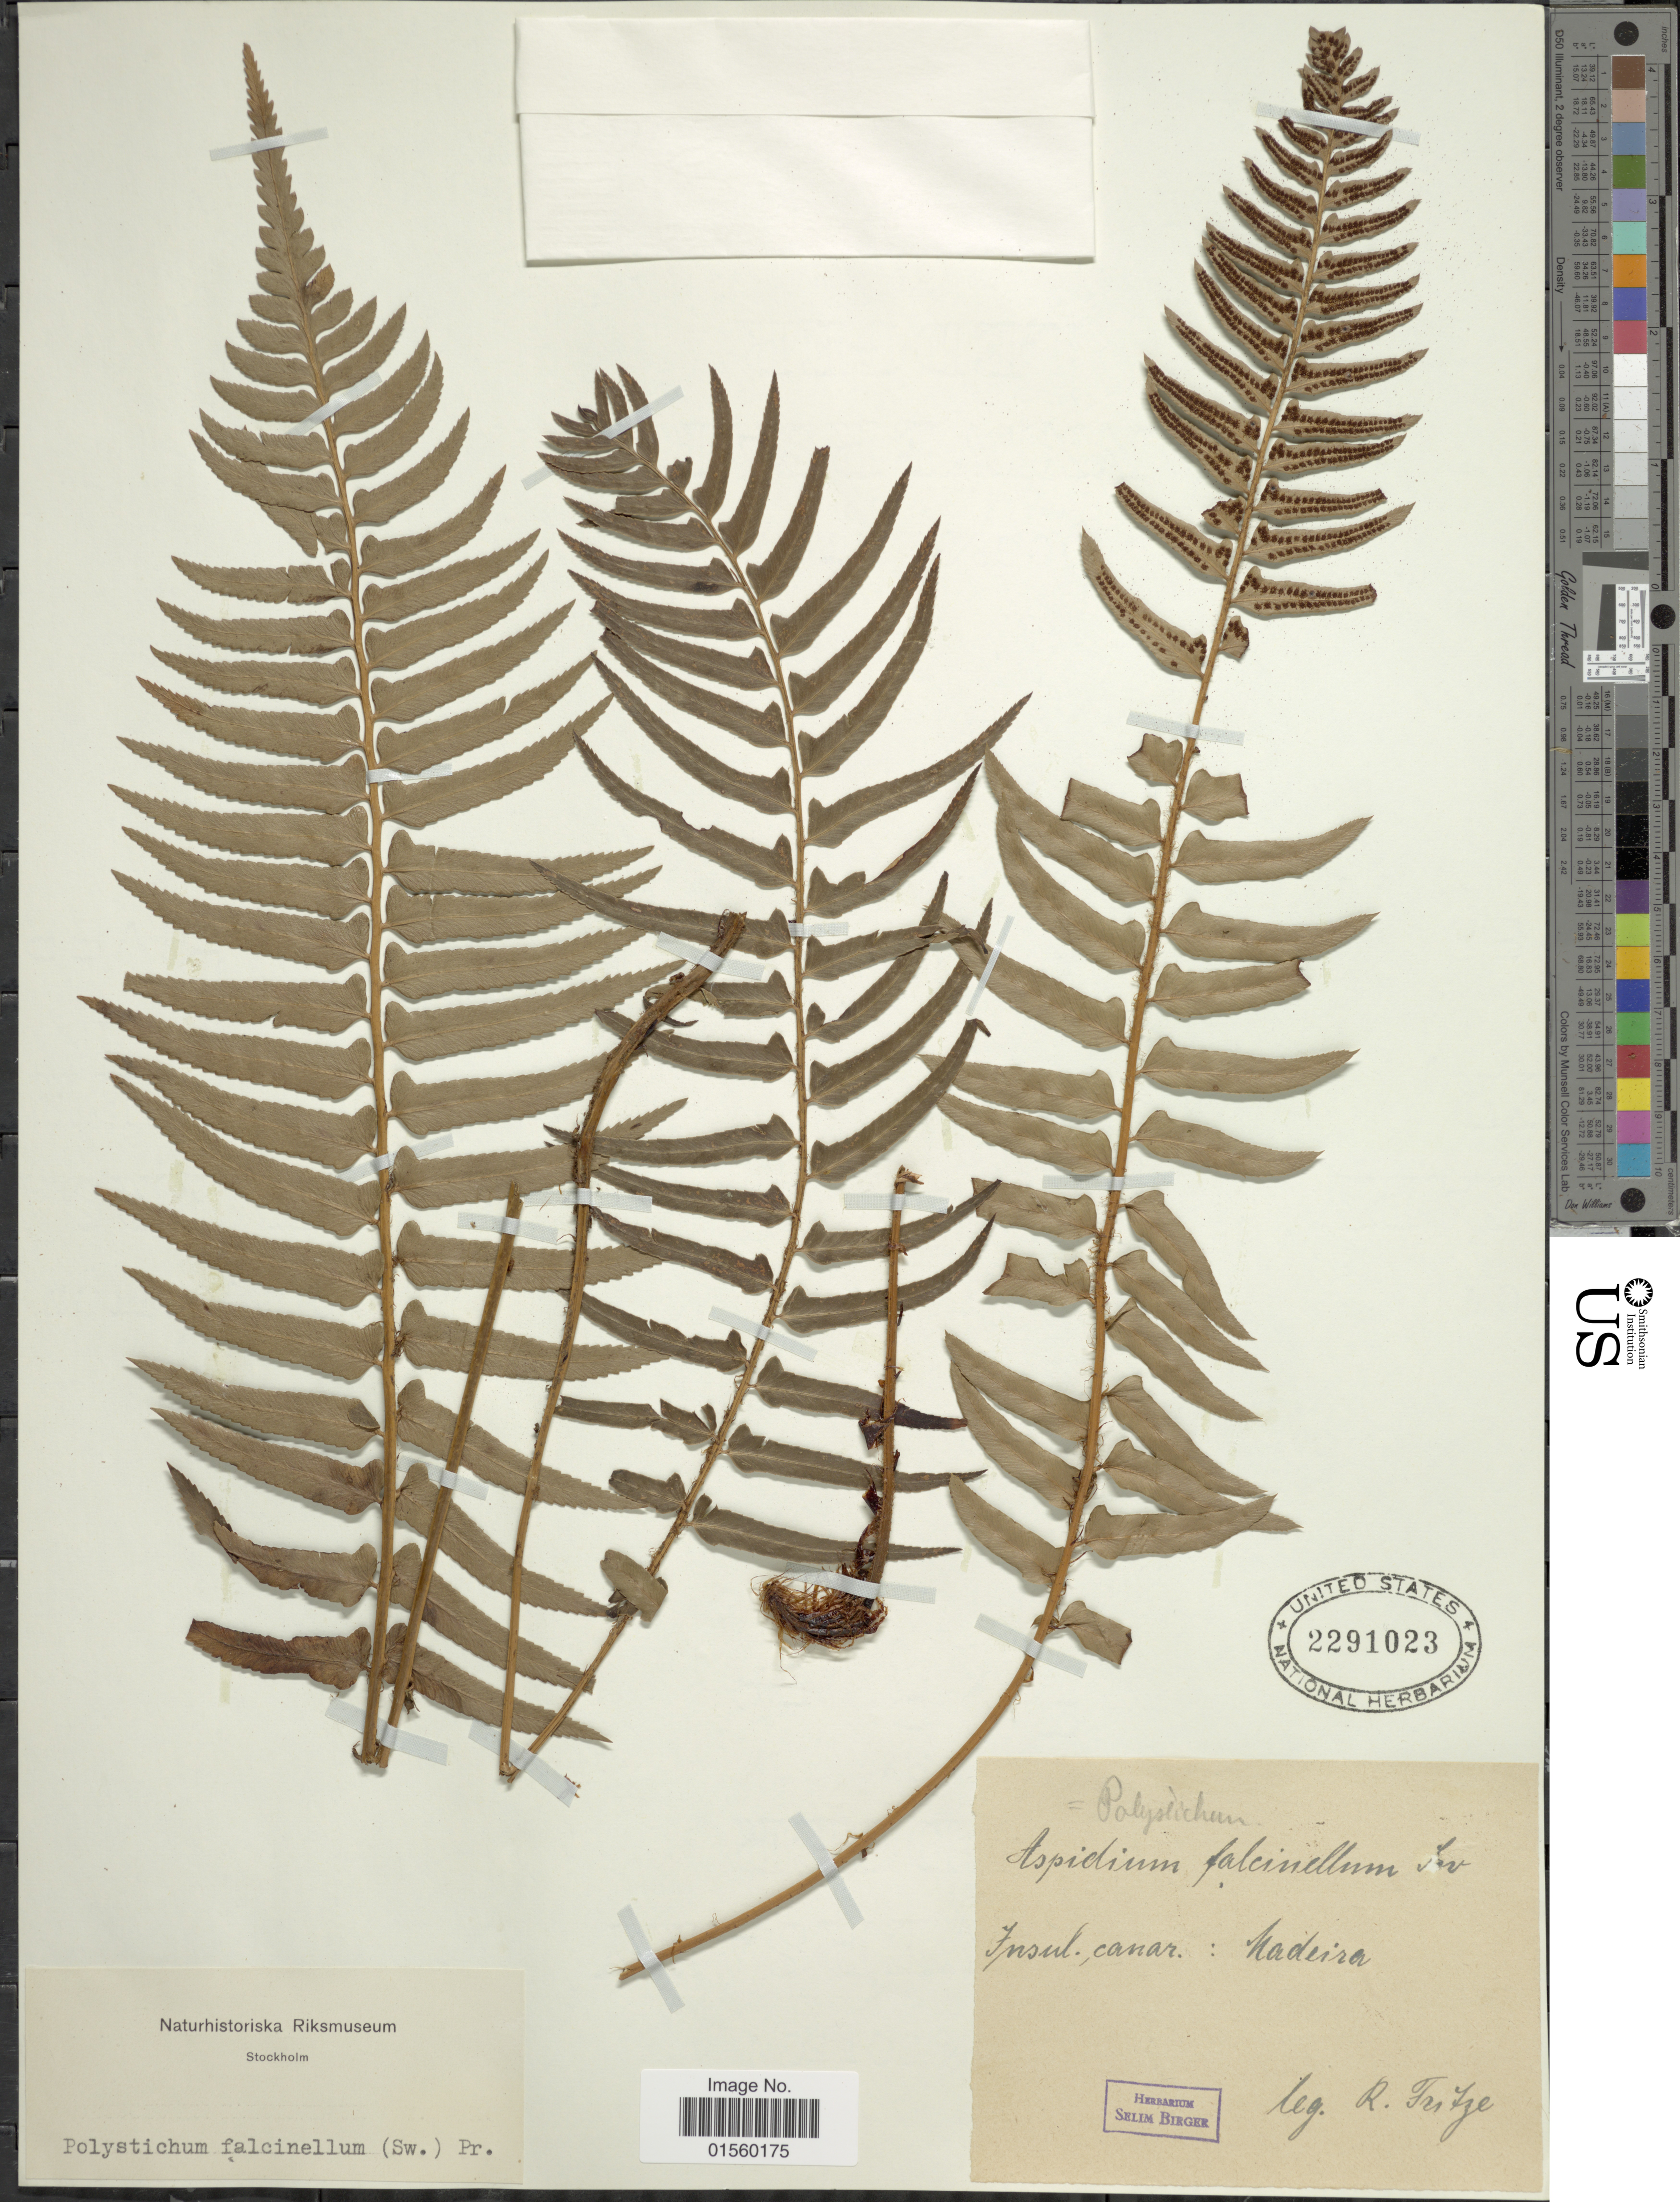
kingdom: Plantae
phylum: Tracheophyta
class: Polypodiopsida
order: Polypodiales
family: Dryopteridaceae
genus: Polystichum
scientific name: Polystichum falcinellum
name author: C. Presl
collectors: R. Fritze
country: Portugal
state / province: Madeira (Aut. Reg.)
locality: Insul, canar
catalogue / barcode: US 2291023